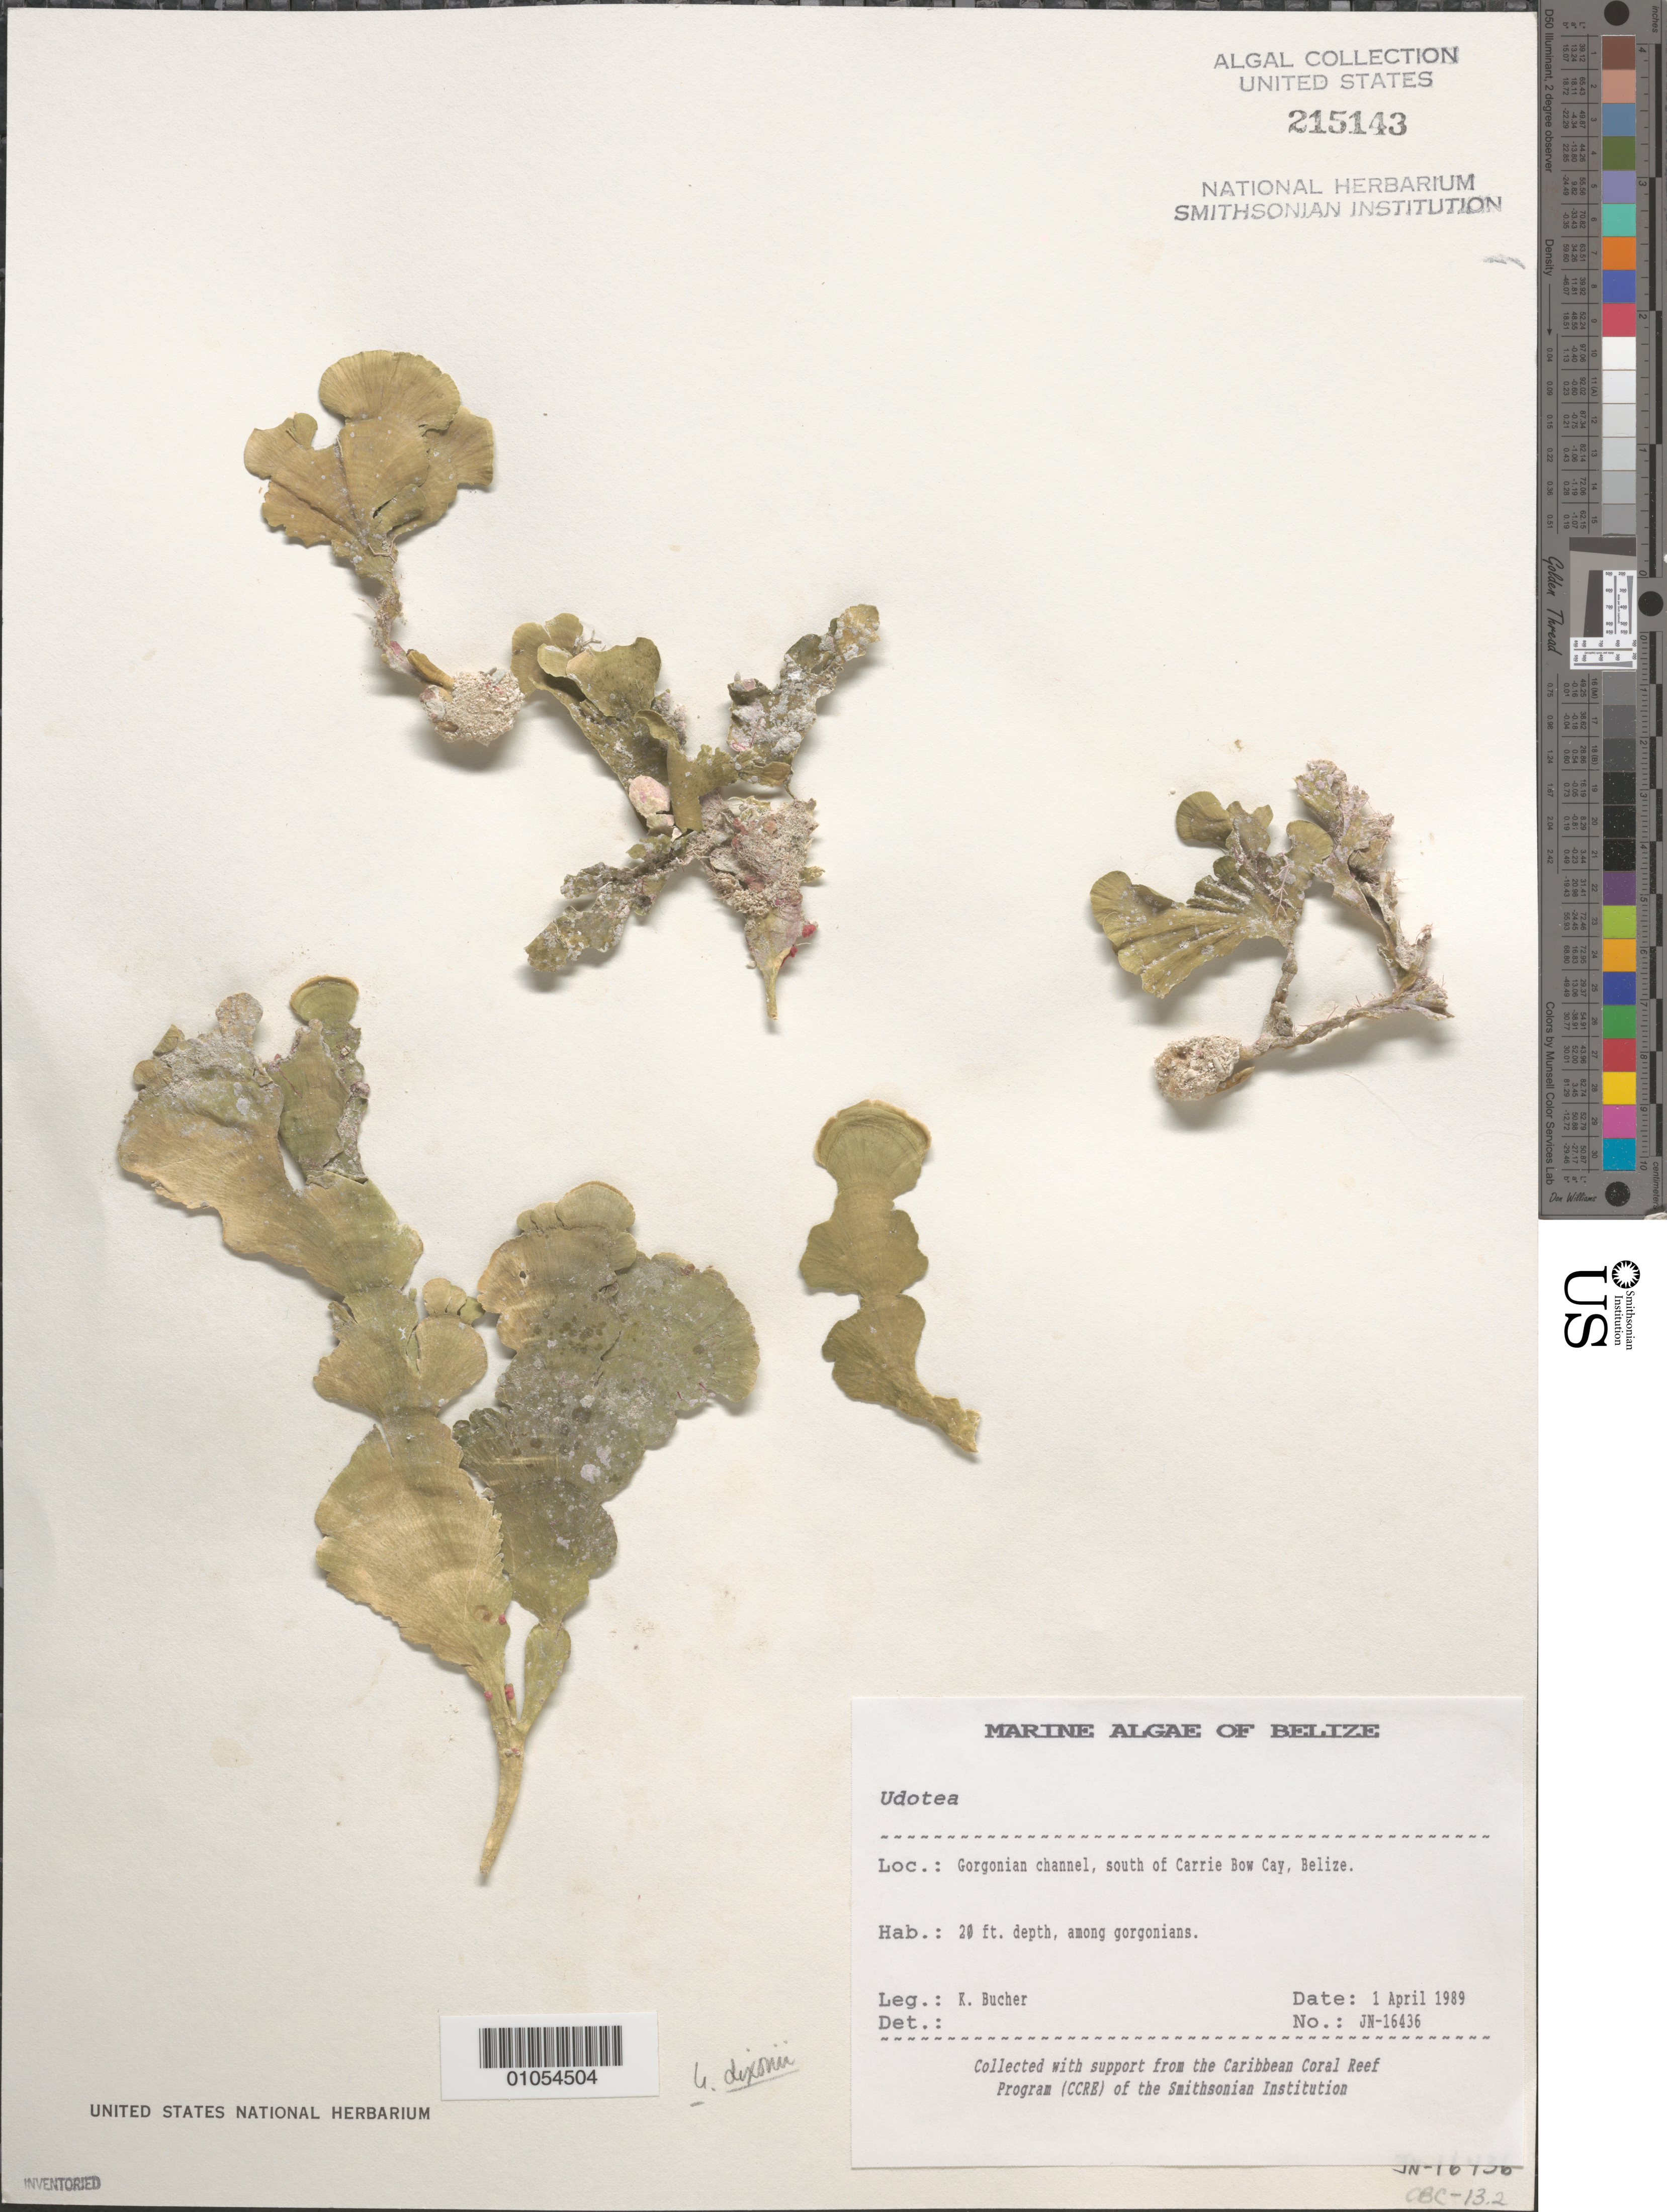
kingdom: Plantae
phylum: Chlorophyta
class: Ulvophyceae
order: Bryopsidales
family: Udoteaceae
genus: Udotea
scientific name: Udotea dixonii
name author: D.S. Littler & Littler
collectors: K. E. Bucher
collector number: JN-16436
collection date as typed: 01 Apr 1989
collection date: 1989-04-01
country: Belize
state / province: Stann Creek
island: Carrie Bow Cay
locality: Channel south of Carrie Bow Cay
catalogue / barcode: US 215143